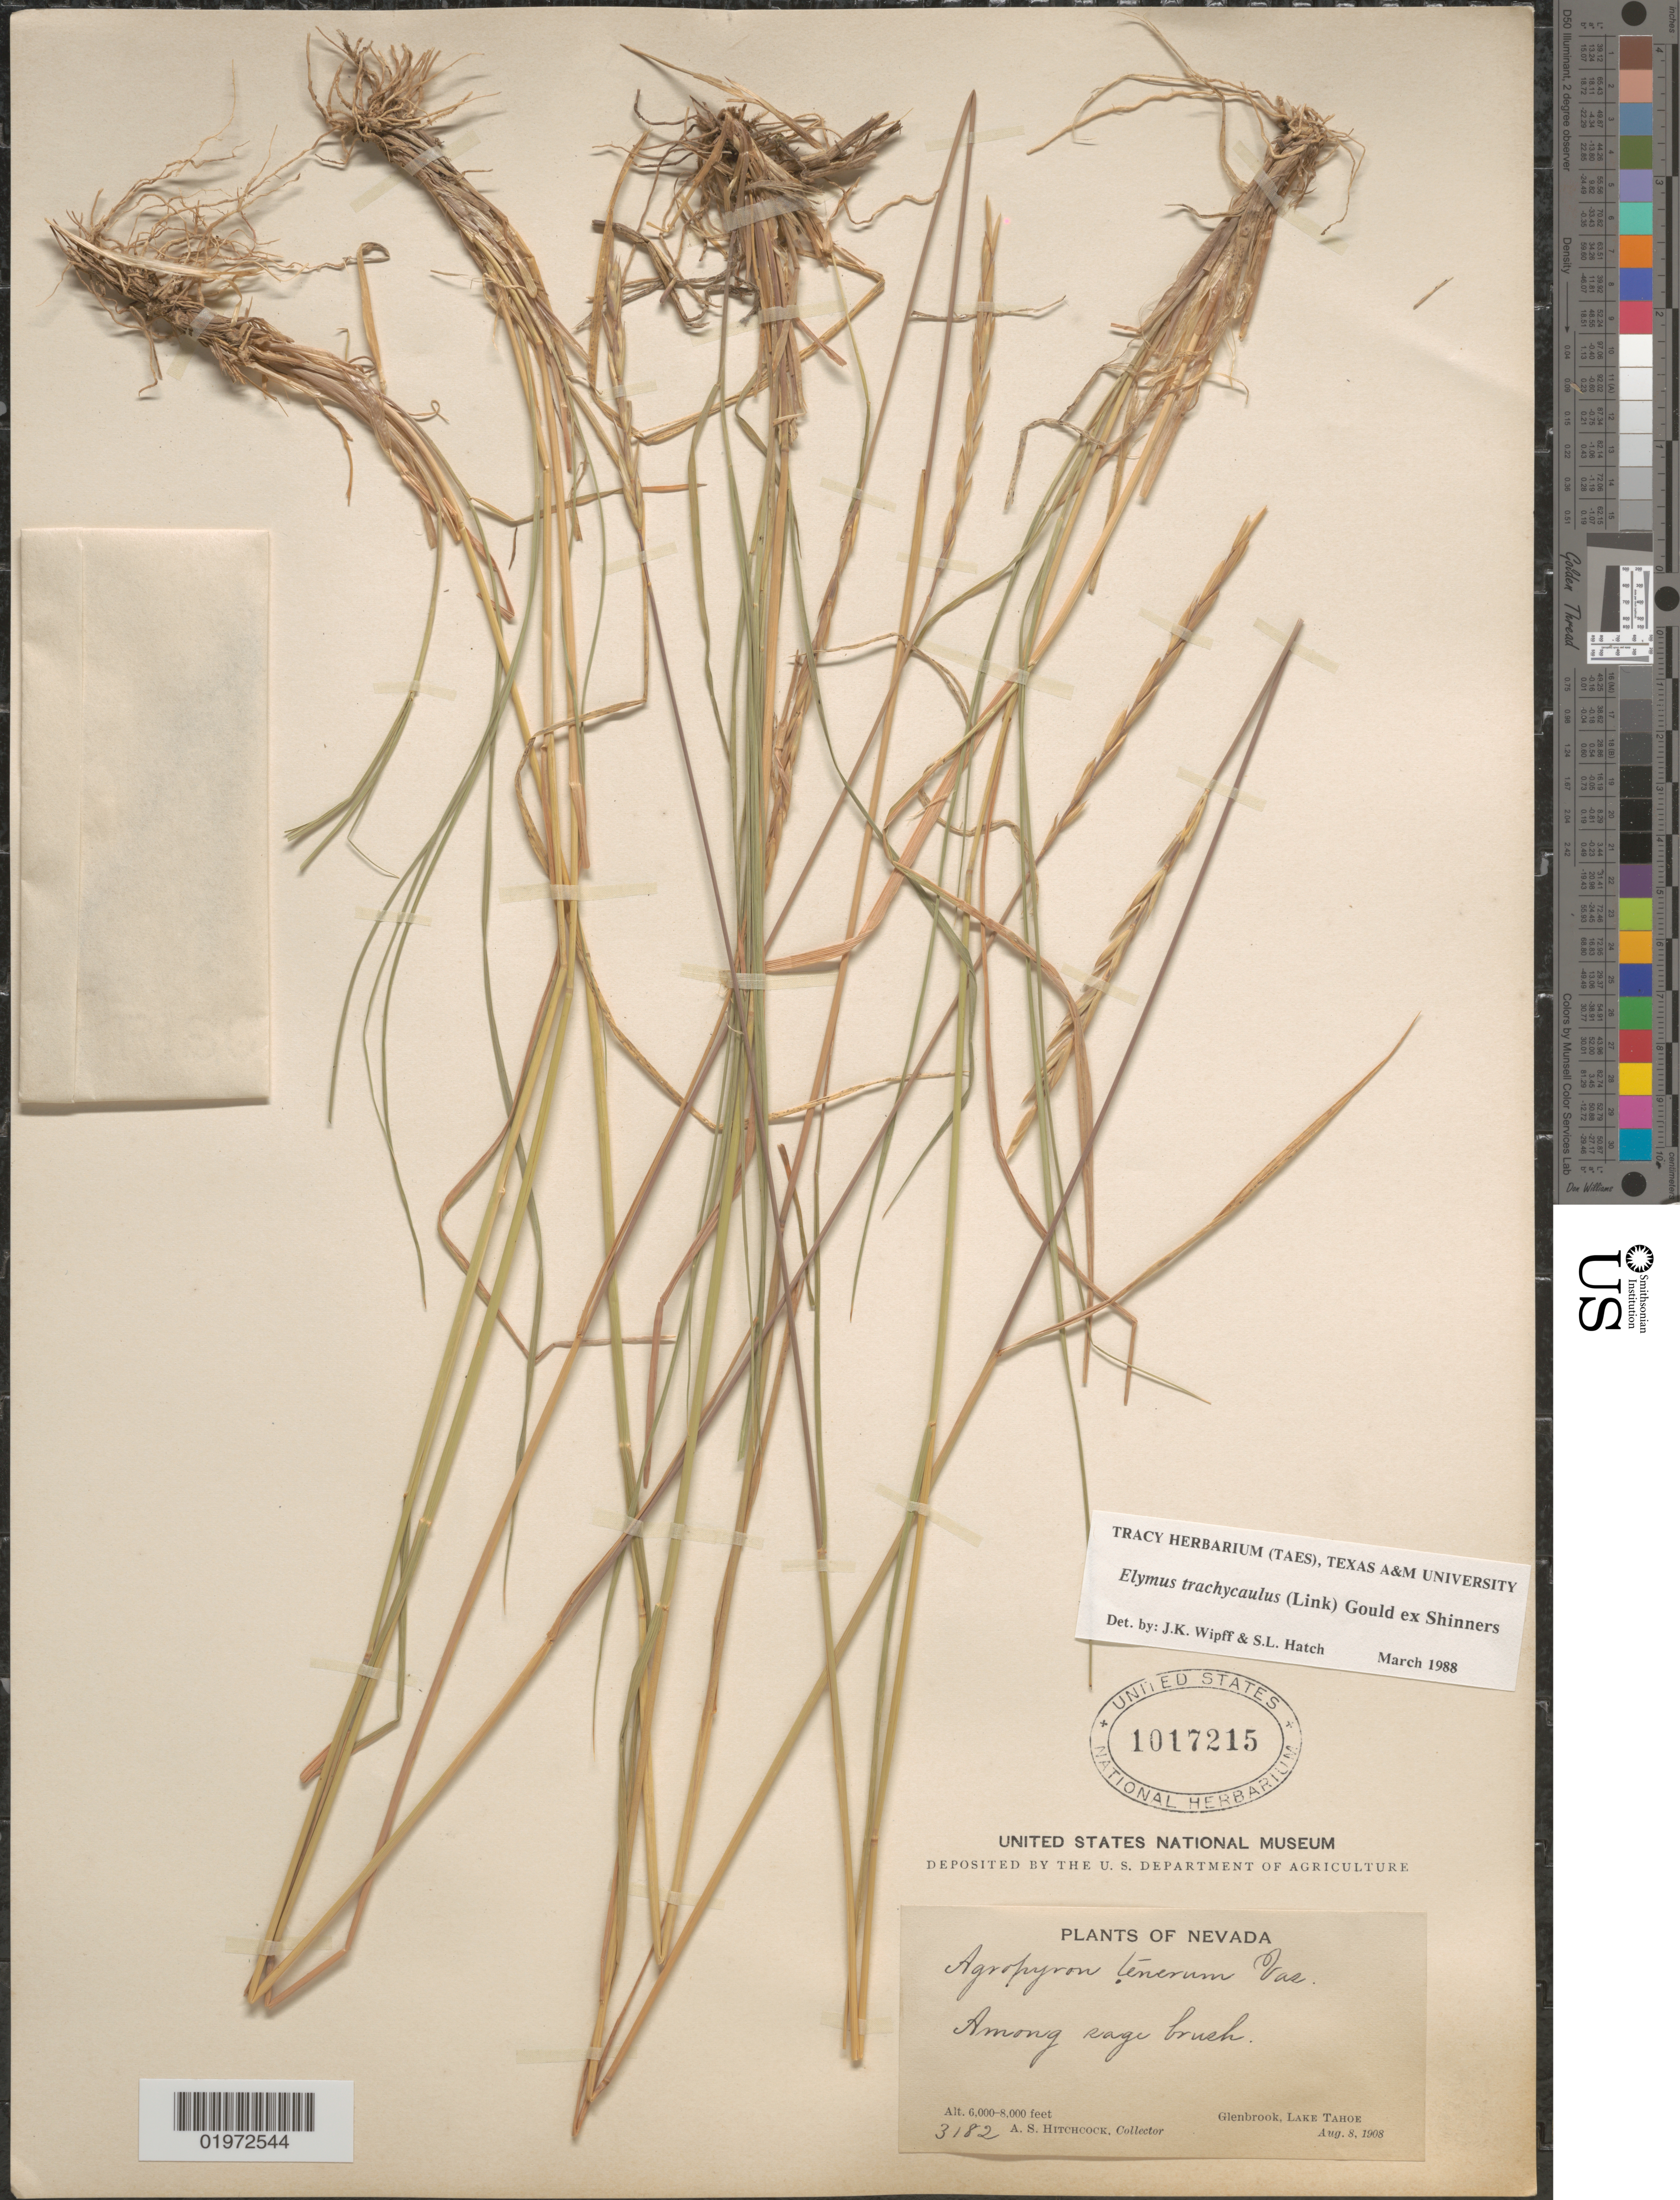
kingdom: Plantae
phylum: Tracheophyta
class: Liliopsida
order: Poales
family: Poaceae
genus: Elymus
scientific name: Elymus trachycaulus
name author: (Link) Gould ex Shinners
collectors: A. S. Hitchcock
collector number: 3182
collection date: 1908-08-08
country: United States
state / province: Nevada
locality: Among sage brush. Glenbrook, Lake Tahoe.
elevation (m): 1829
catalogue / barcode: US 1017215